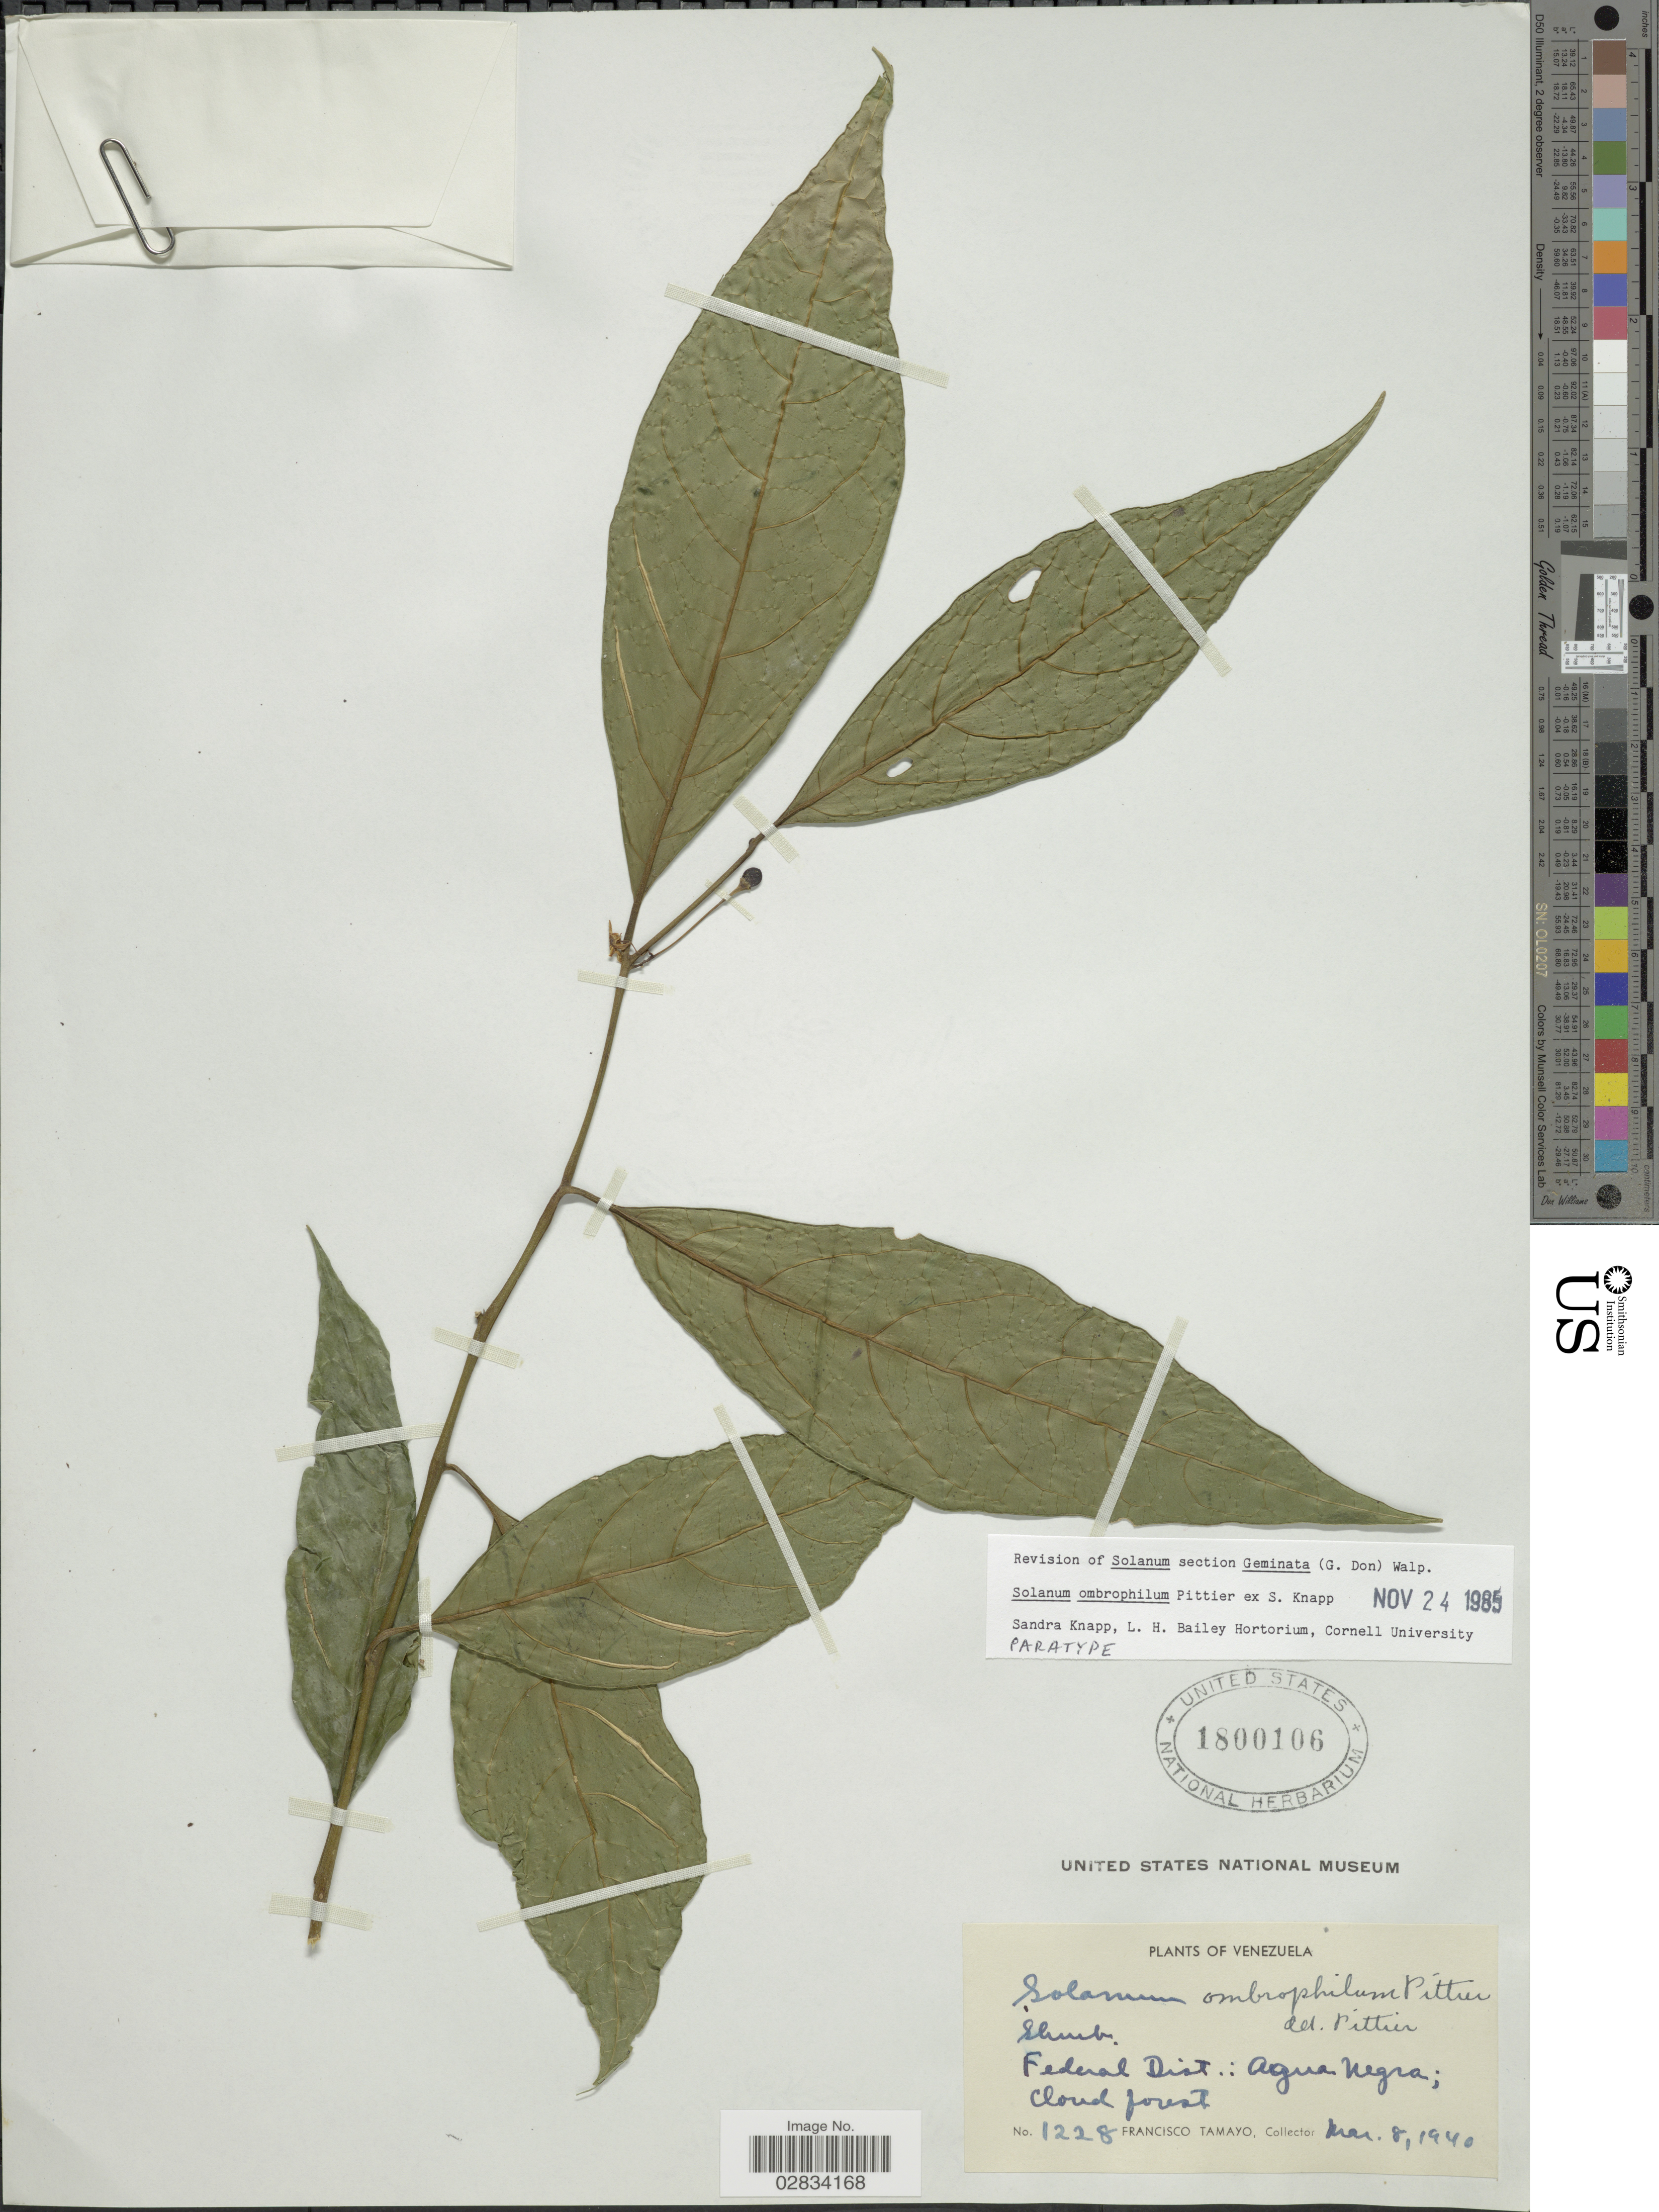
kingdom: Plantae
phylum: Tracheophyta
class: Magnoliopsida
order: Solanales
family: Solanaceae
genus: Solanum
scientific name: Solanum ombrophilum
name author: Pittier ex S. Knapp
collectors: F. Tamayo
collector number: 1228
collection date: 1940-03-08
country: Venezuela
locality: Federal Dist., Agua Negra.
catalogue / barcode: US 1800106